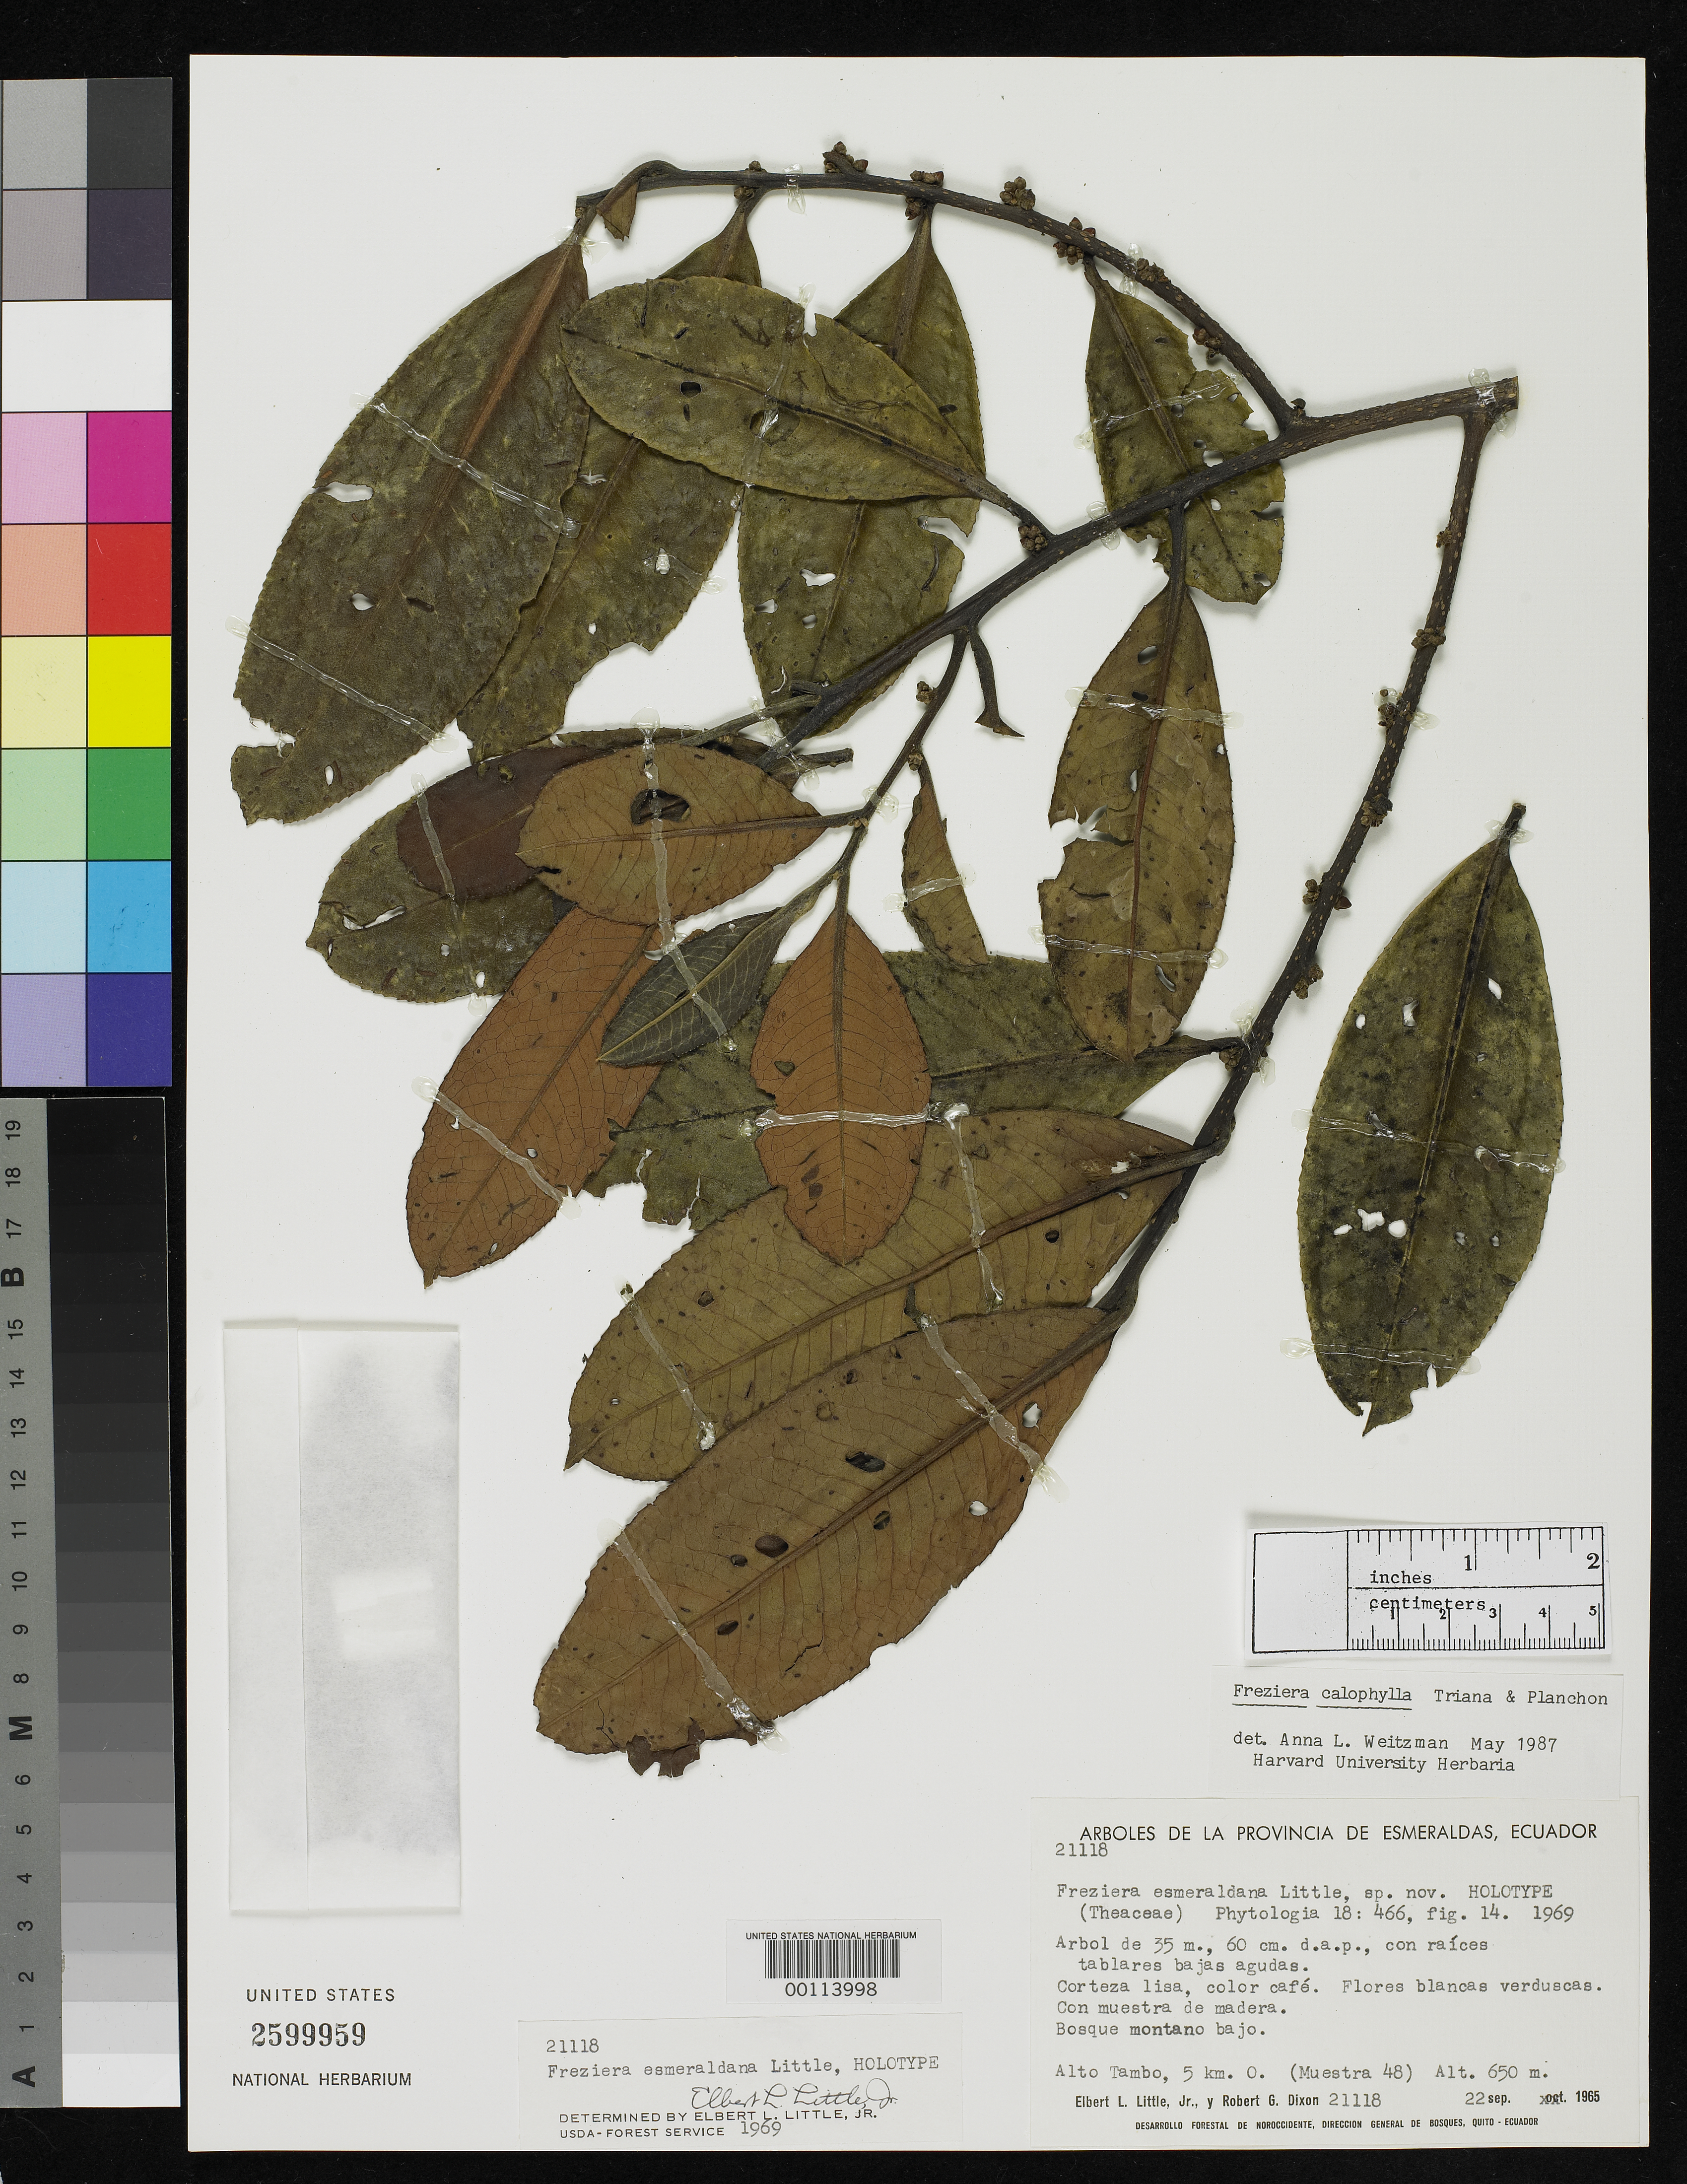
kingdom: Plantae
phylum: Tracheophyta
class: Magnoliopsida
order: Ericales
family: Pentaphylacaceae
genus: Freziera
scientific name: Freziera esmeraldana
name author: Little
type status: Holotype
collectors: E. L. Little & R. G. Dixon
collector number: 2118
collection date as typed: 22 Sep 1965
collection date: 1965-09-22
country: Ecuador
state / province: Esmeraldas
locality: Alto Tambo, 5 km (Muestra 48).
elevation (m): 650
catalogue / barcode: US 2599959